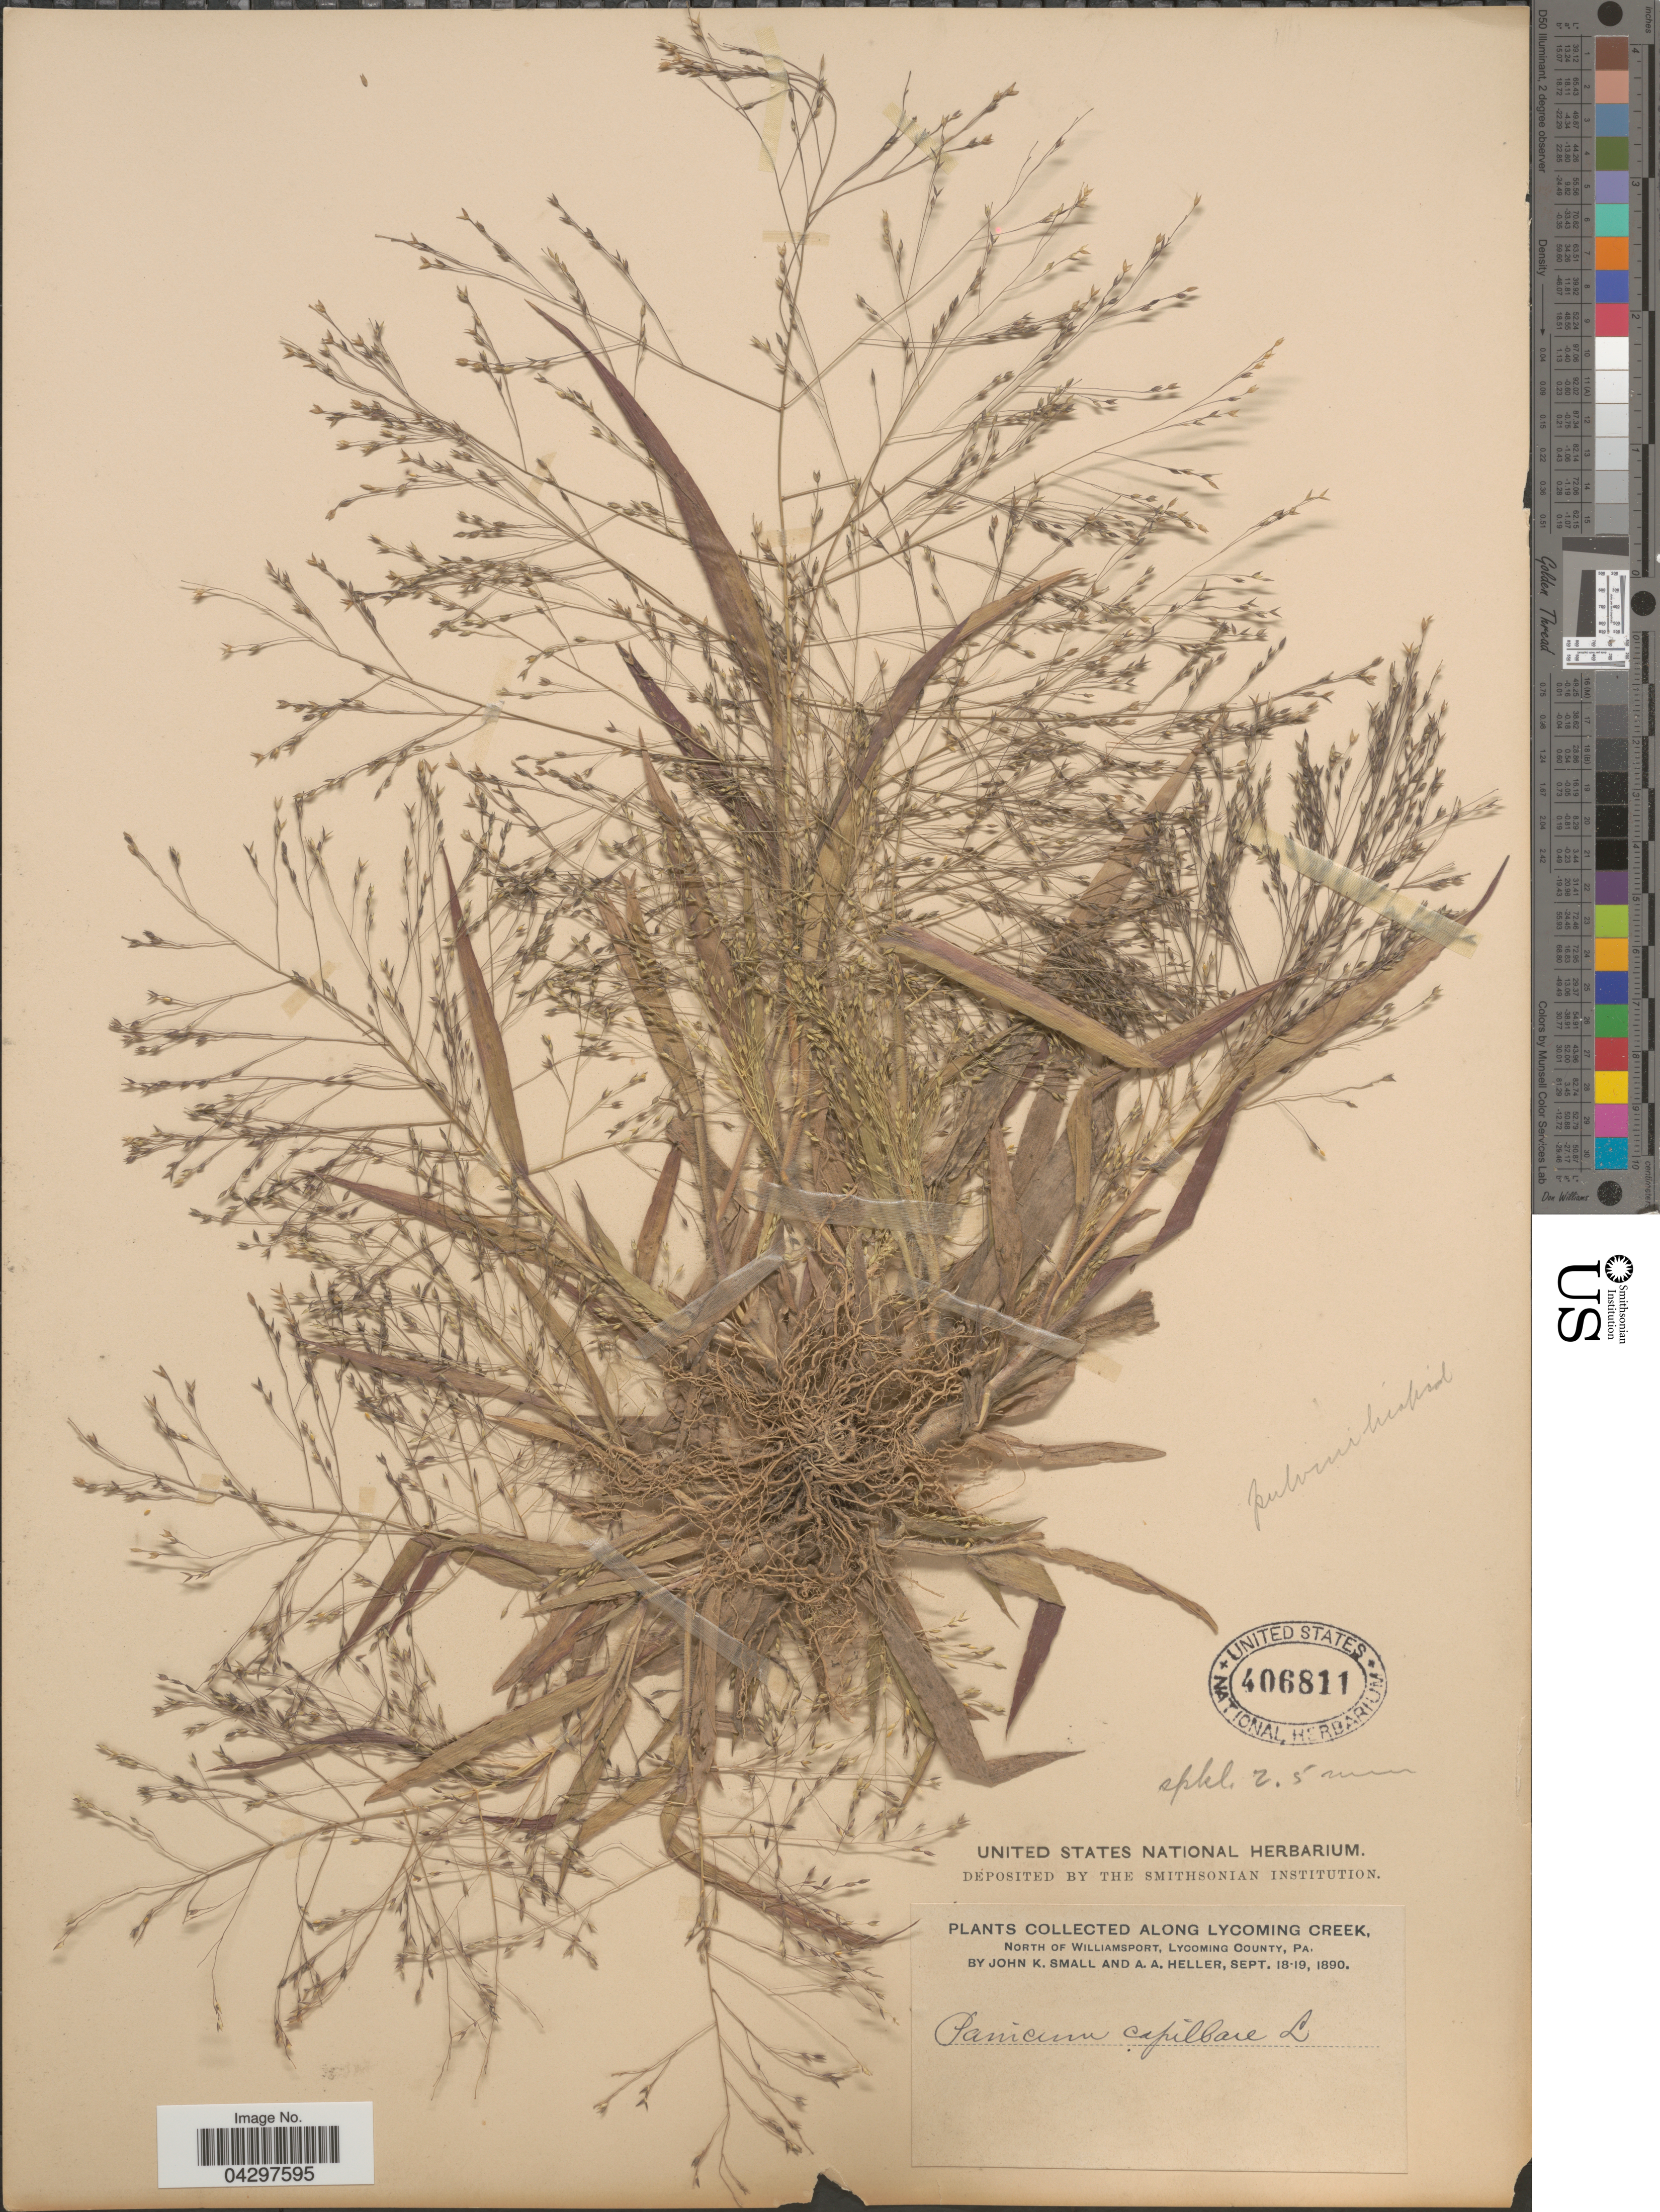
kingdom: Plantae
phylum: Tracheophyta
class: Liliopsida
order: Poales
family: Poaceae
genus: Panicum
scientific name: Panicum capillare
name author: L.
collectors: J. K. Small & A. A. Heller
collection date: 1890-09-18/1890-09-19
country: United States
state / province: Pennsylvania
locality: Along Lycoming Creek, North of Williamsport, Lycoming County.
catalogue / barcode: US 406811